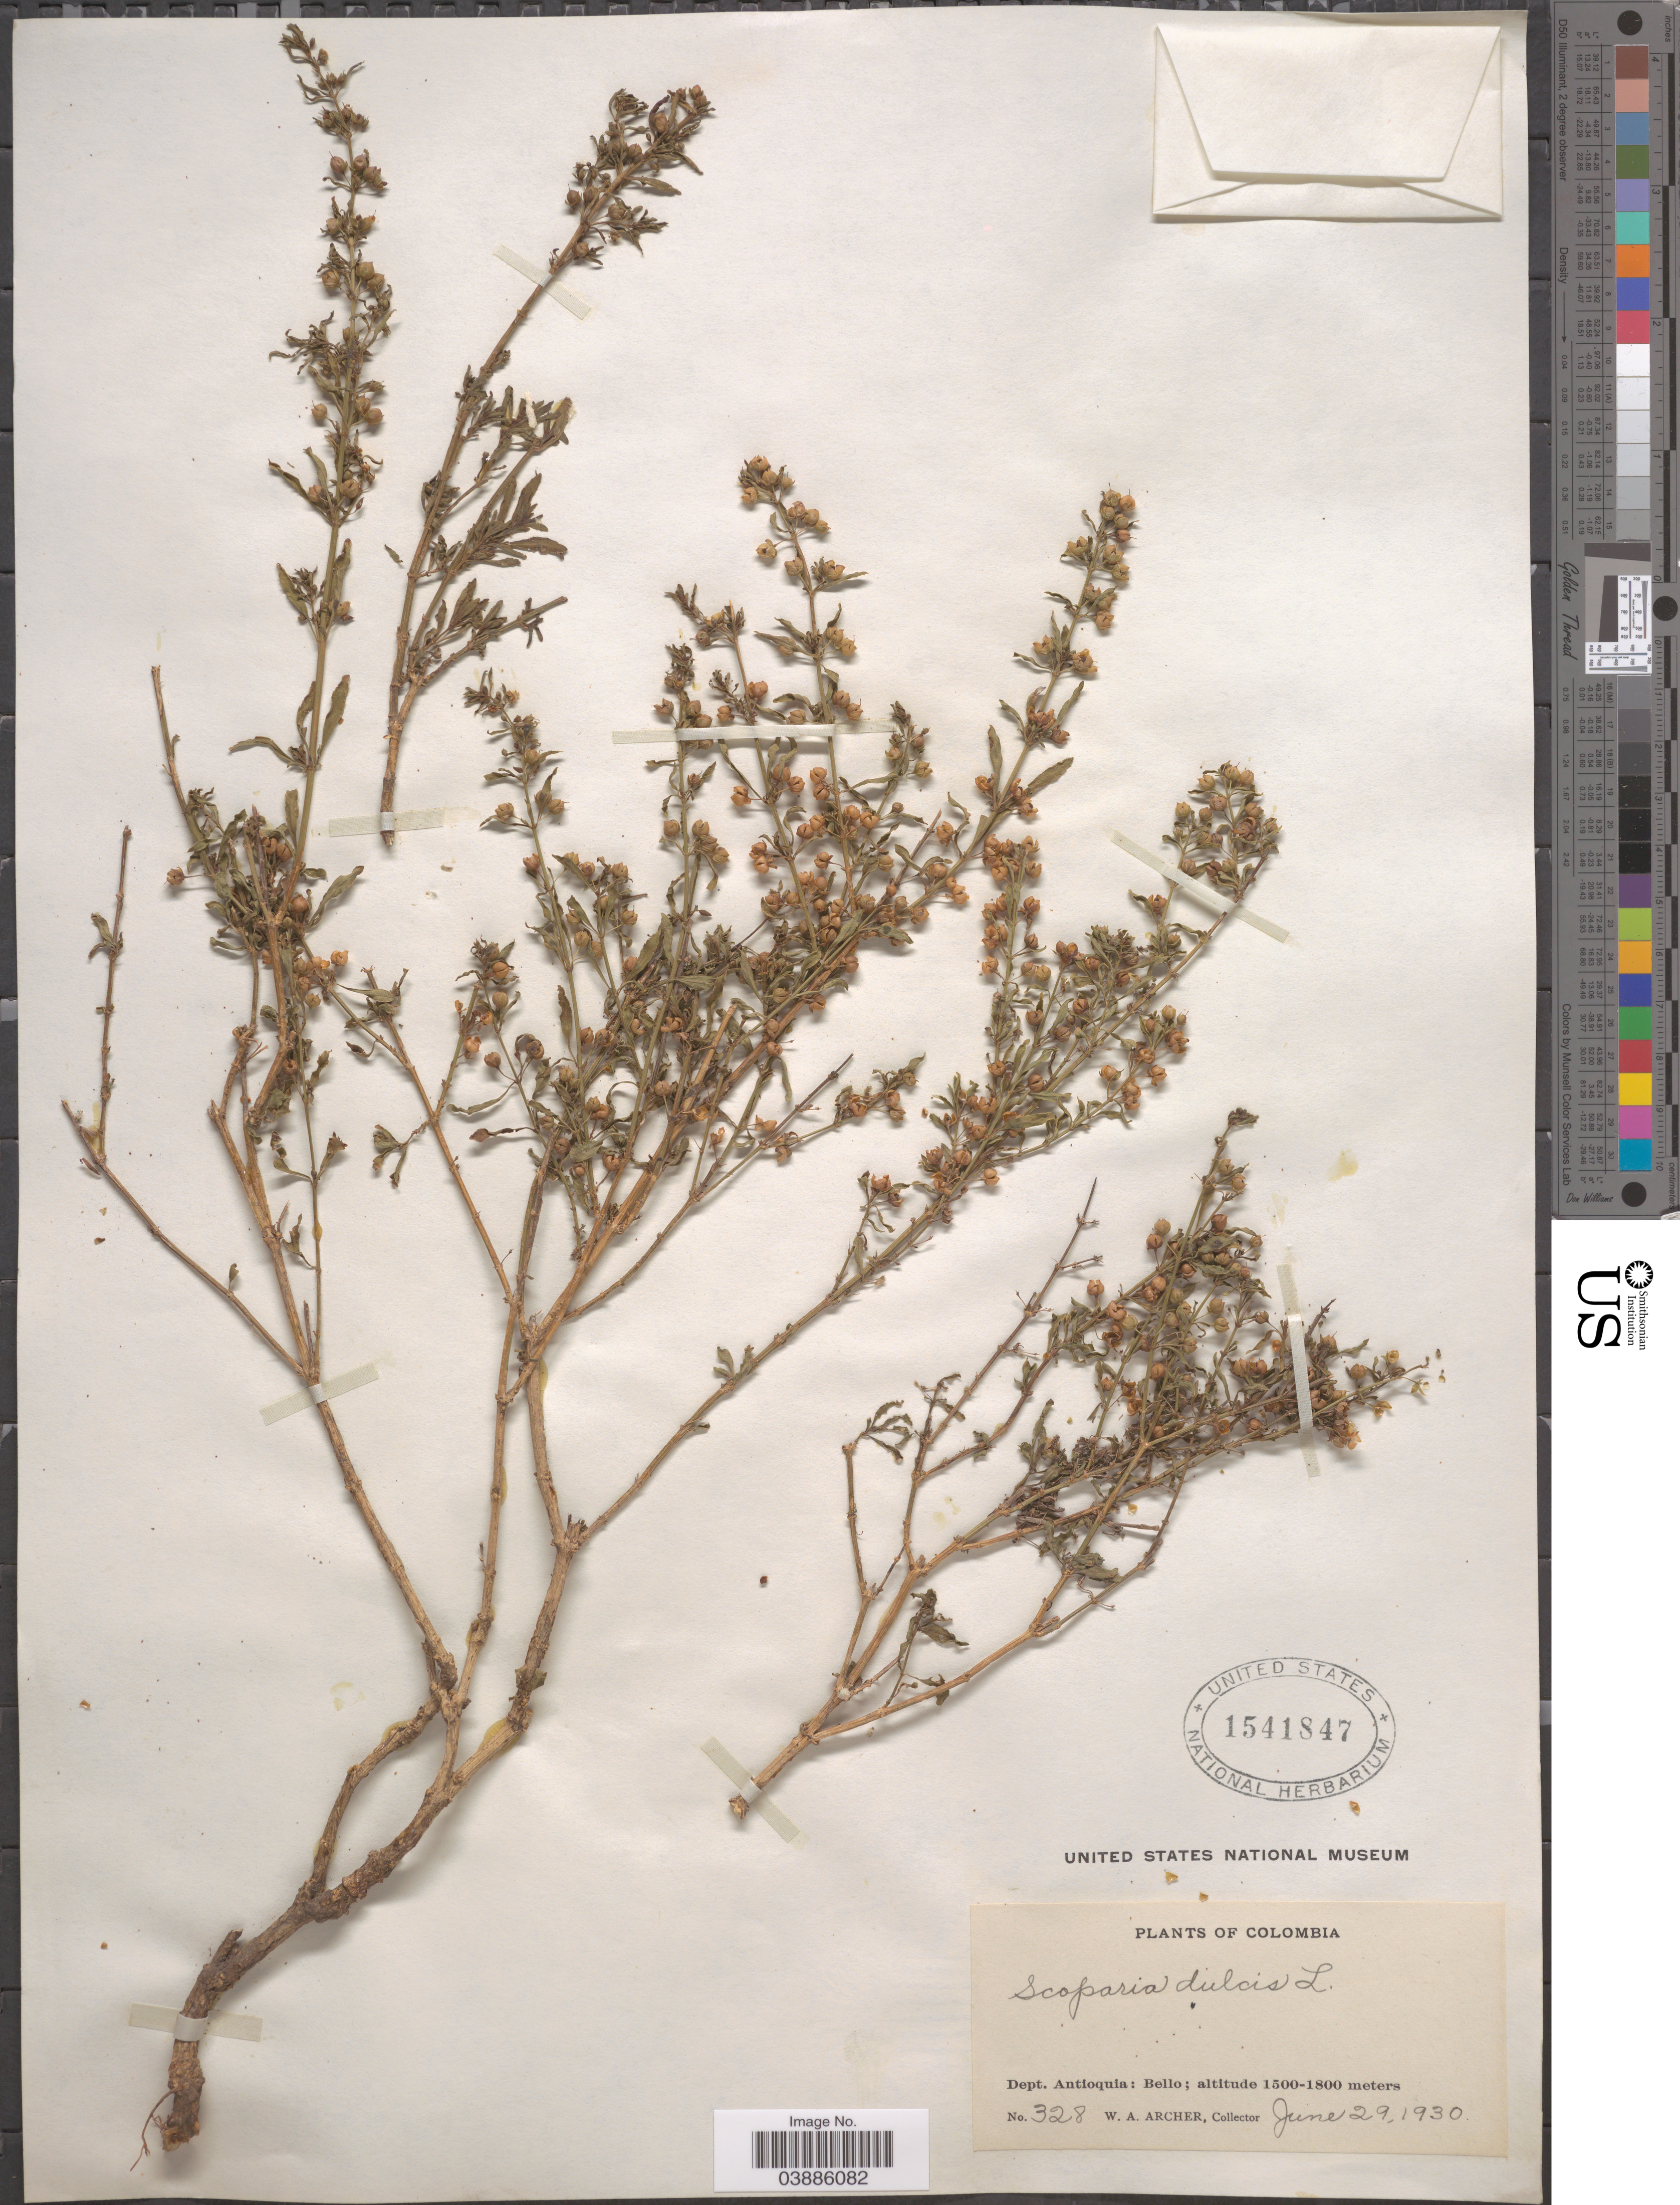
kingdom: Plantae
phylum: Tracheophyta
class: Magnoliopsida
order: Lamiales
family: Plantaginaceae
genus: Scoparia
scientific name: Scoparia dulcis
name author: L.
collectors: W. Archer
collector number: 328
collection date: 1930-06-29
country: Colombia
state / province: Antioquia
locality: Dept. Antioquia: Bello.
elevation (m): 1500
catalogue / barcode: US 1541847